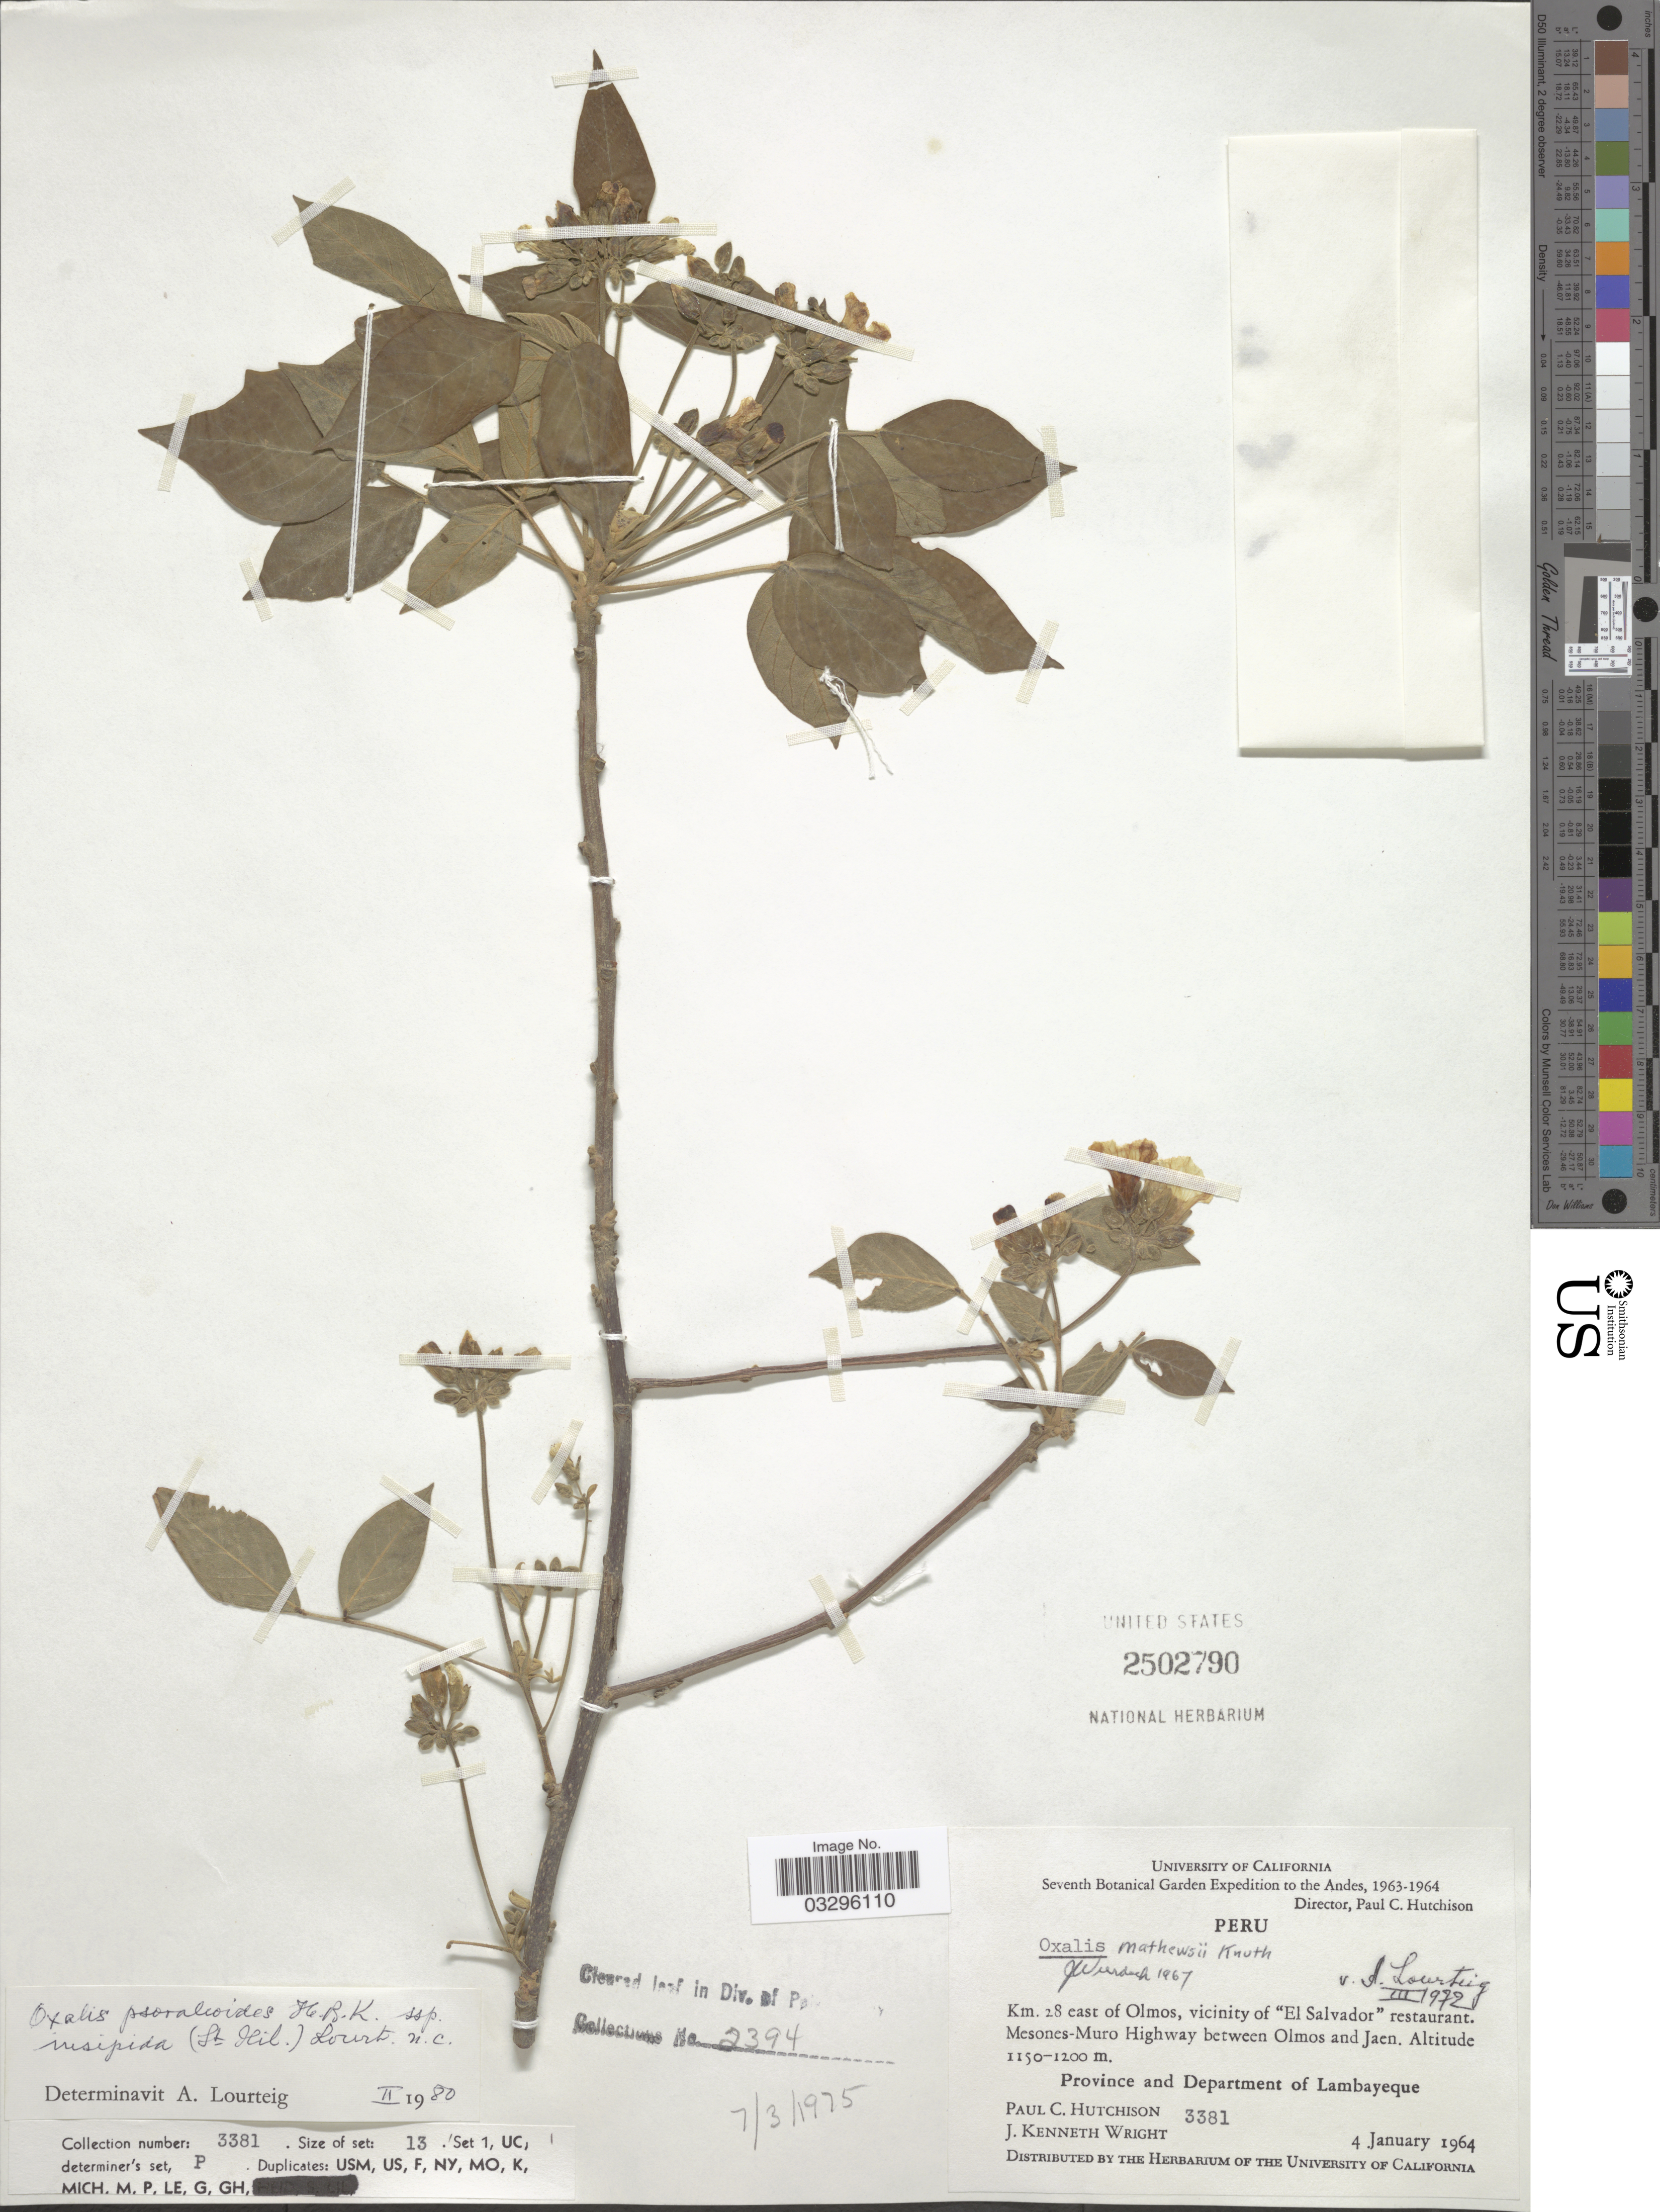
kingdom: Plantae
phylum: Tracheophyta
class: Magnoliopsida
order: Oxalidales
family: Oxalidaceae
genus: Oxalis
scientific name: Oxalis psoraleoides subsp. insipida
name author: (A. St.-Hil.) Lourteig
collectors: P. C. Hutchison & J. K. Wright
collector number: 3381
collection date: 1964-01-04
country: Peru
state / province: Lambayeque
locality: Andes. Km. 28 east of Olmos, vicinity of "El Salvador" restaurant. Mesones-Muro Highway between Olmos and Jaen. Province and Department of Lambayeque.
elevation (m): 1150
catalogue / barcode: US 2502790